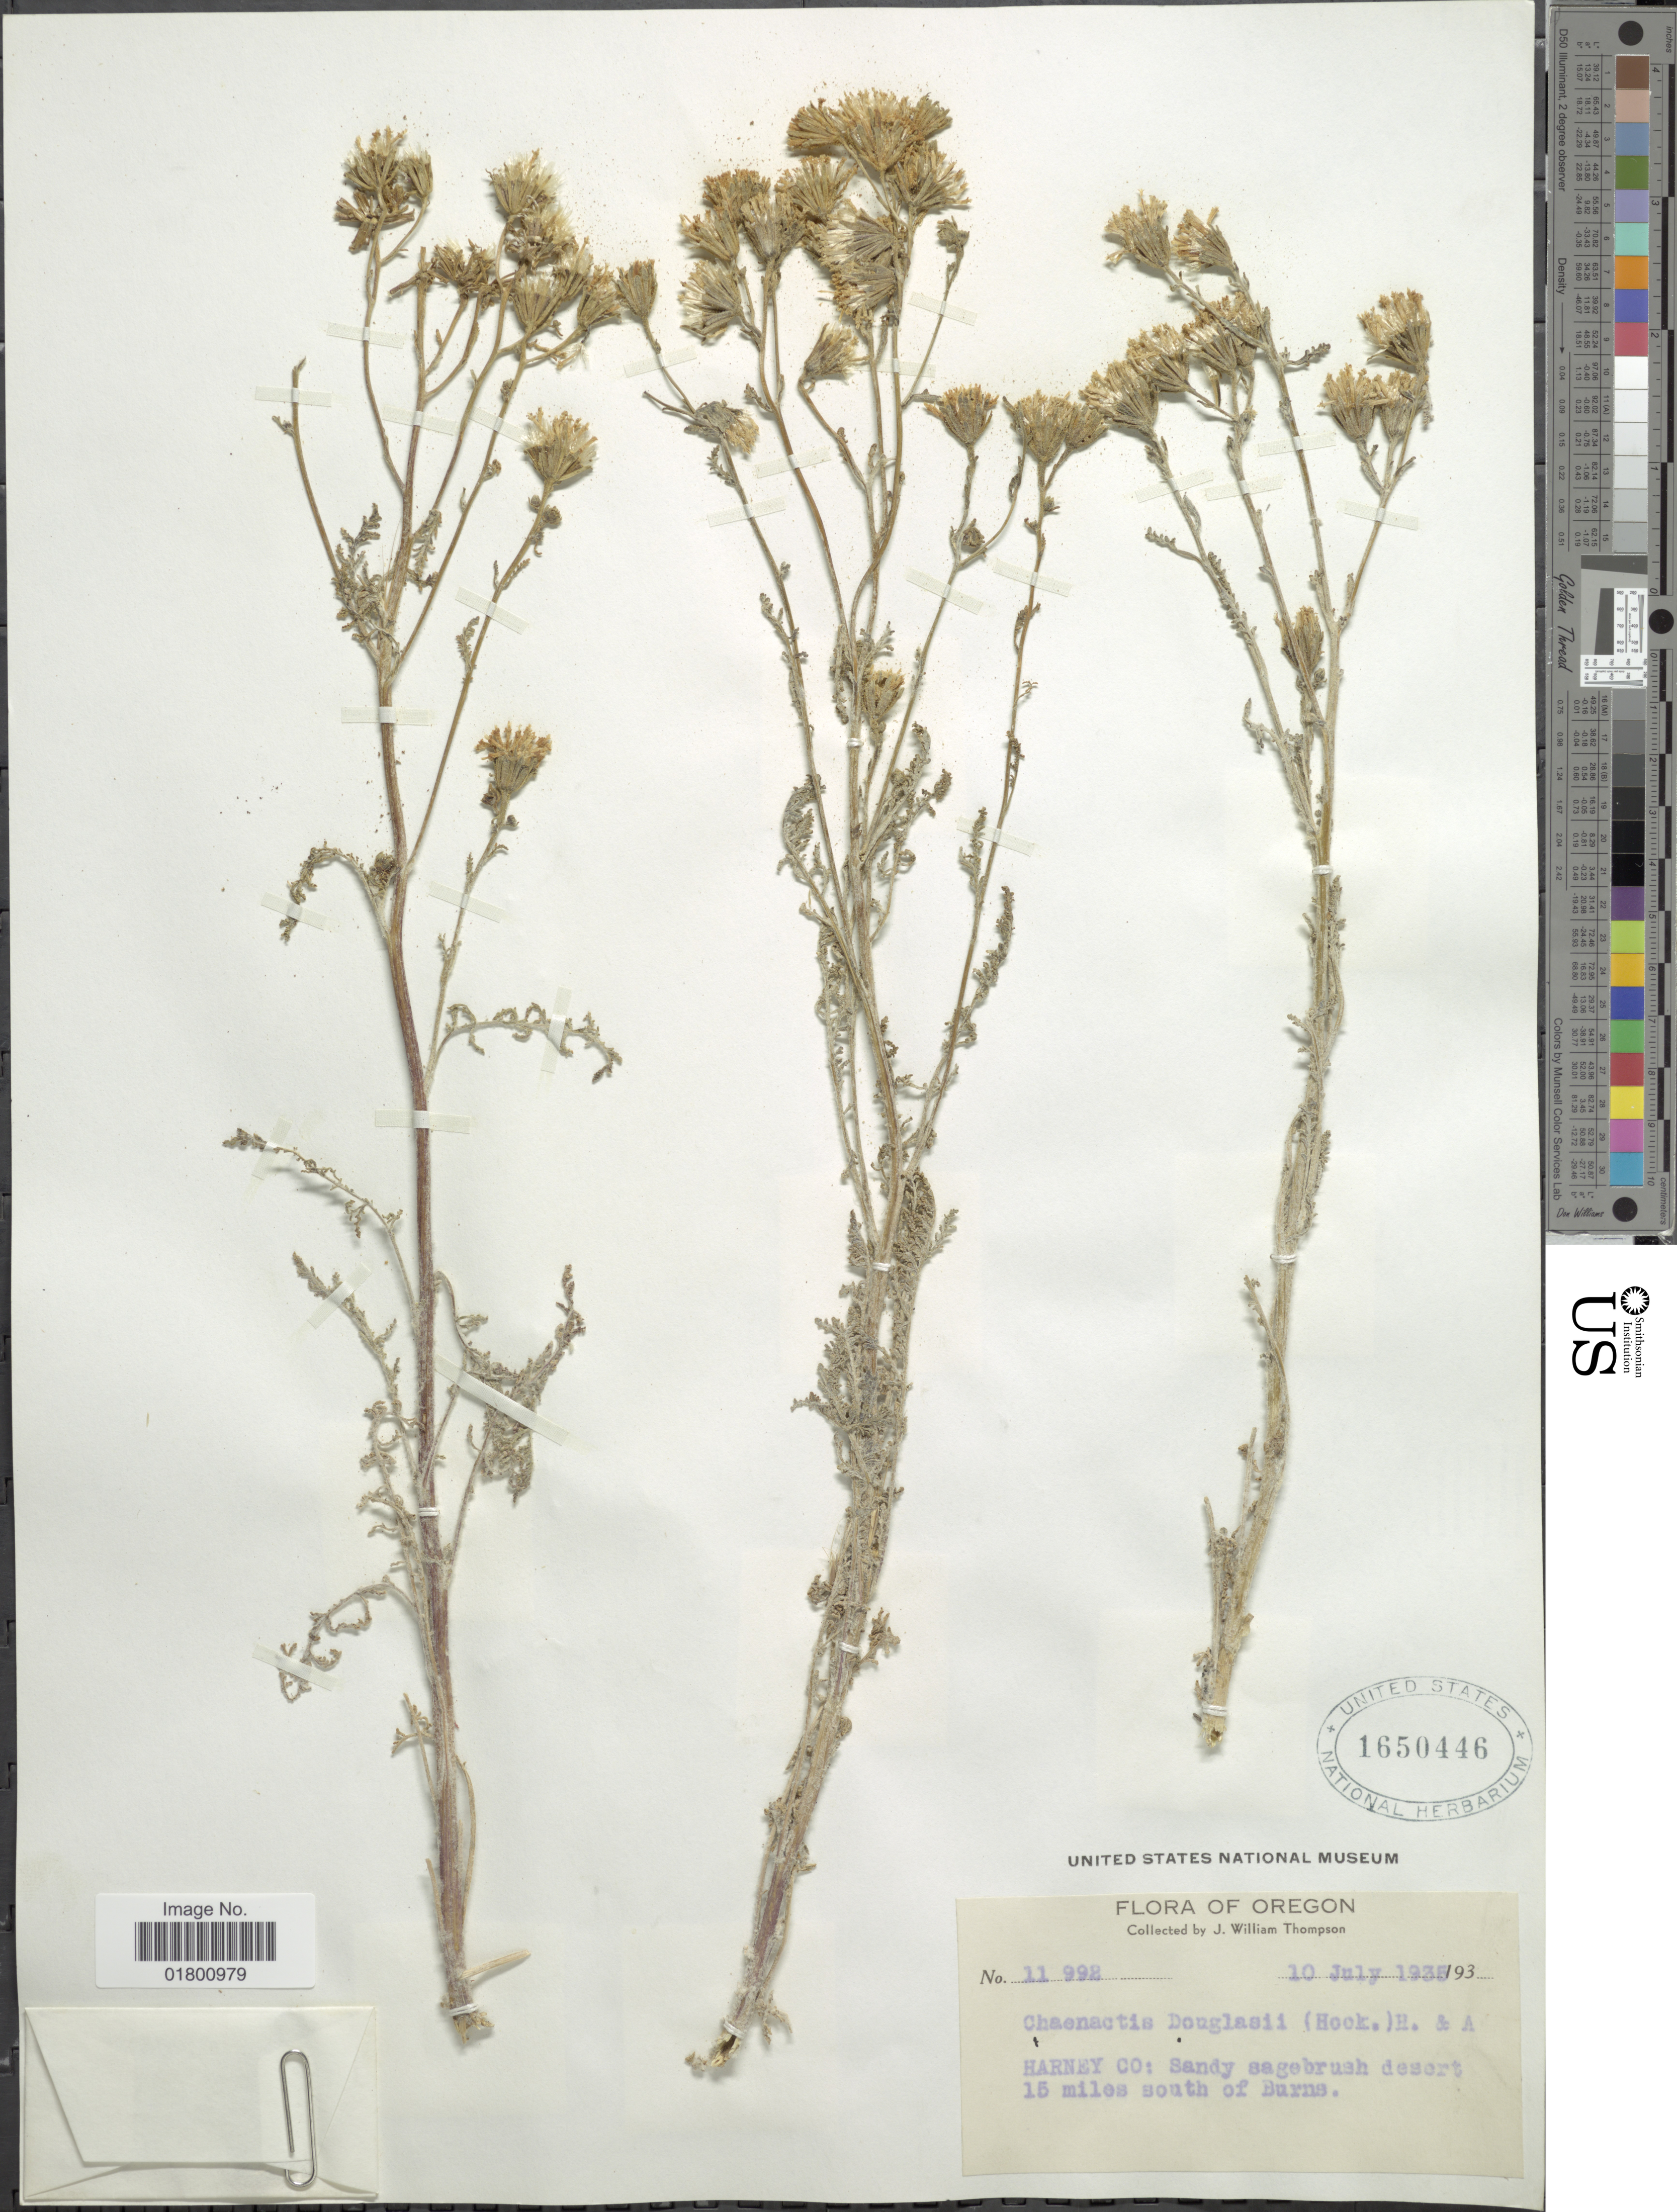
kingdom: Plantae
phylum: Tracheophyta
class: Magnoliopsida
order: Asterales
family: Asteraceae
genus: Chaenactis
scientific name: Chaenactis douglasii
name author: Hook. & Arn.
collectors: J. W. Thompson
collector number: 11998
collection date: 1935-07-10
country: United States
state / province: Oregon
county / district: Harney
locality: Harney Co: Sandy sagebrush desert 15 miles south of Burns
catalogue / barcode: US 1650446